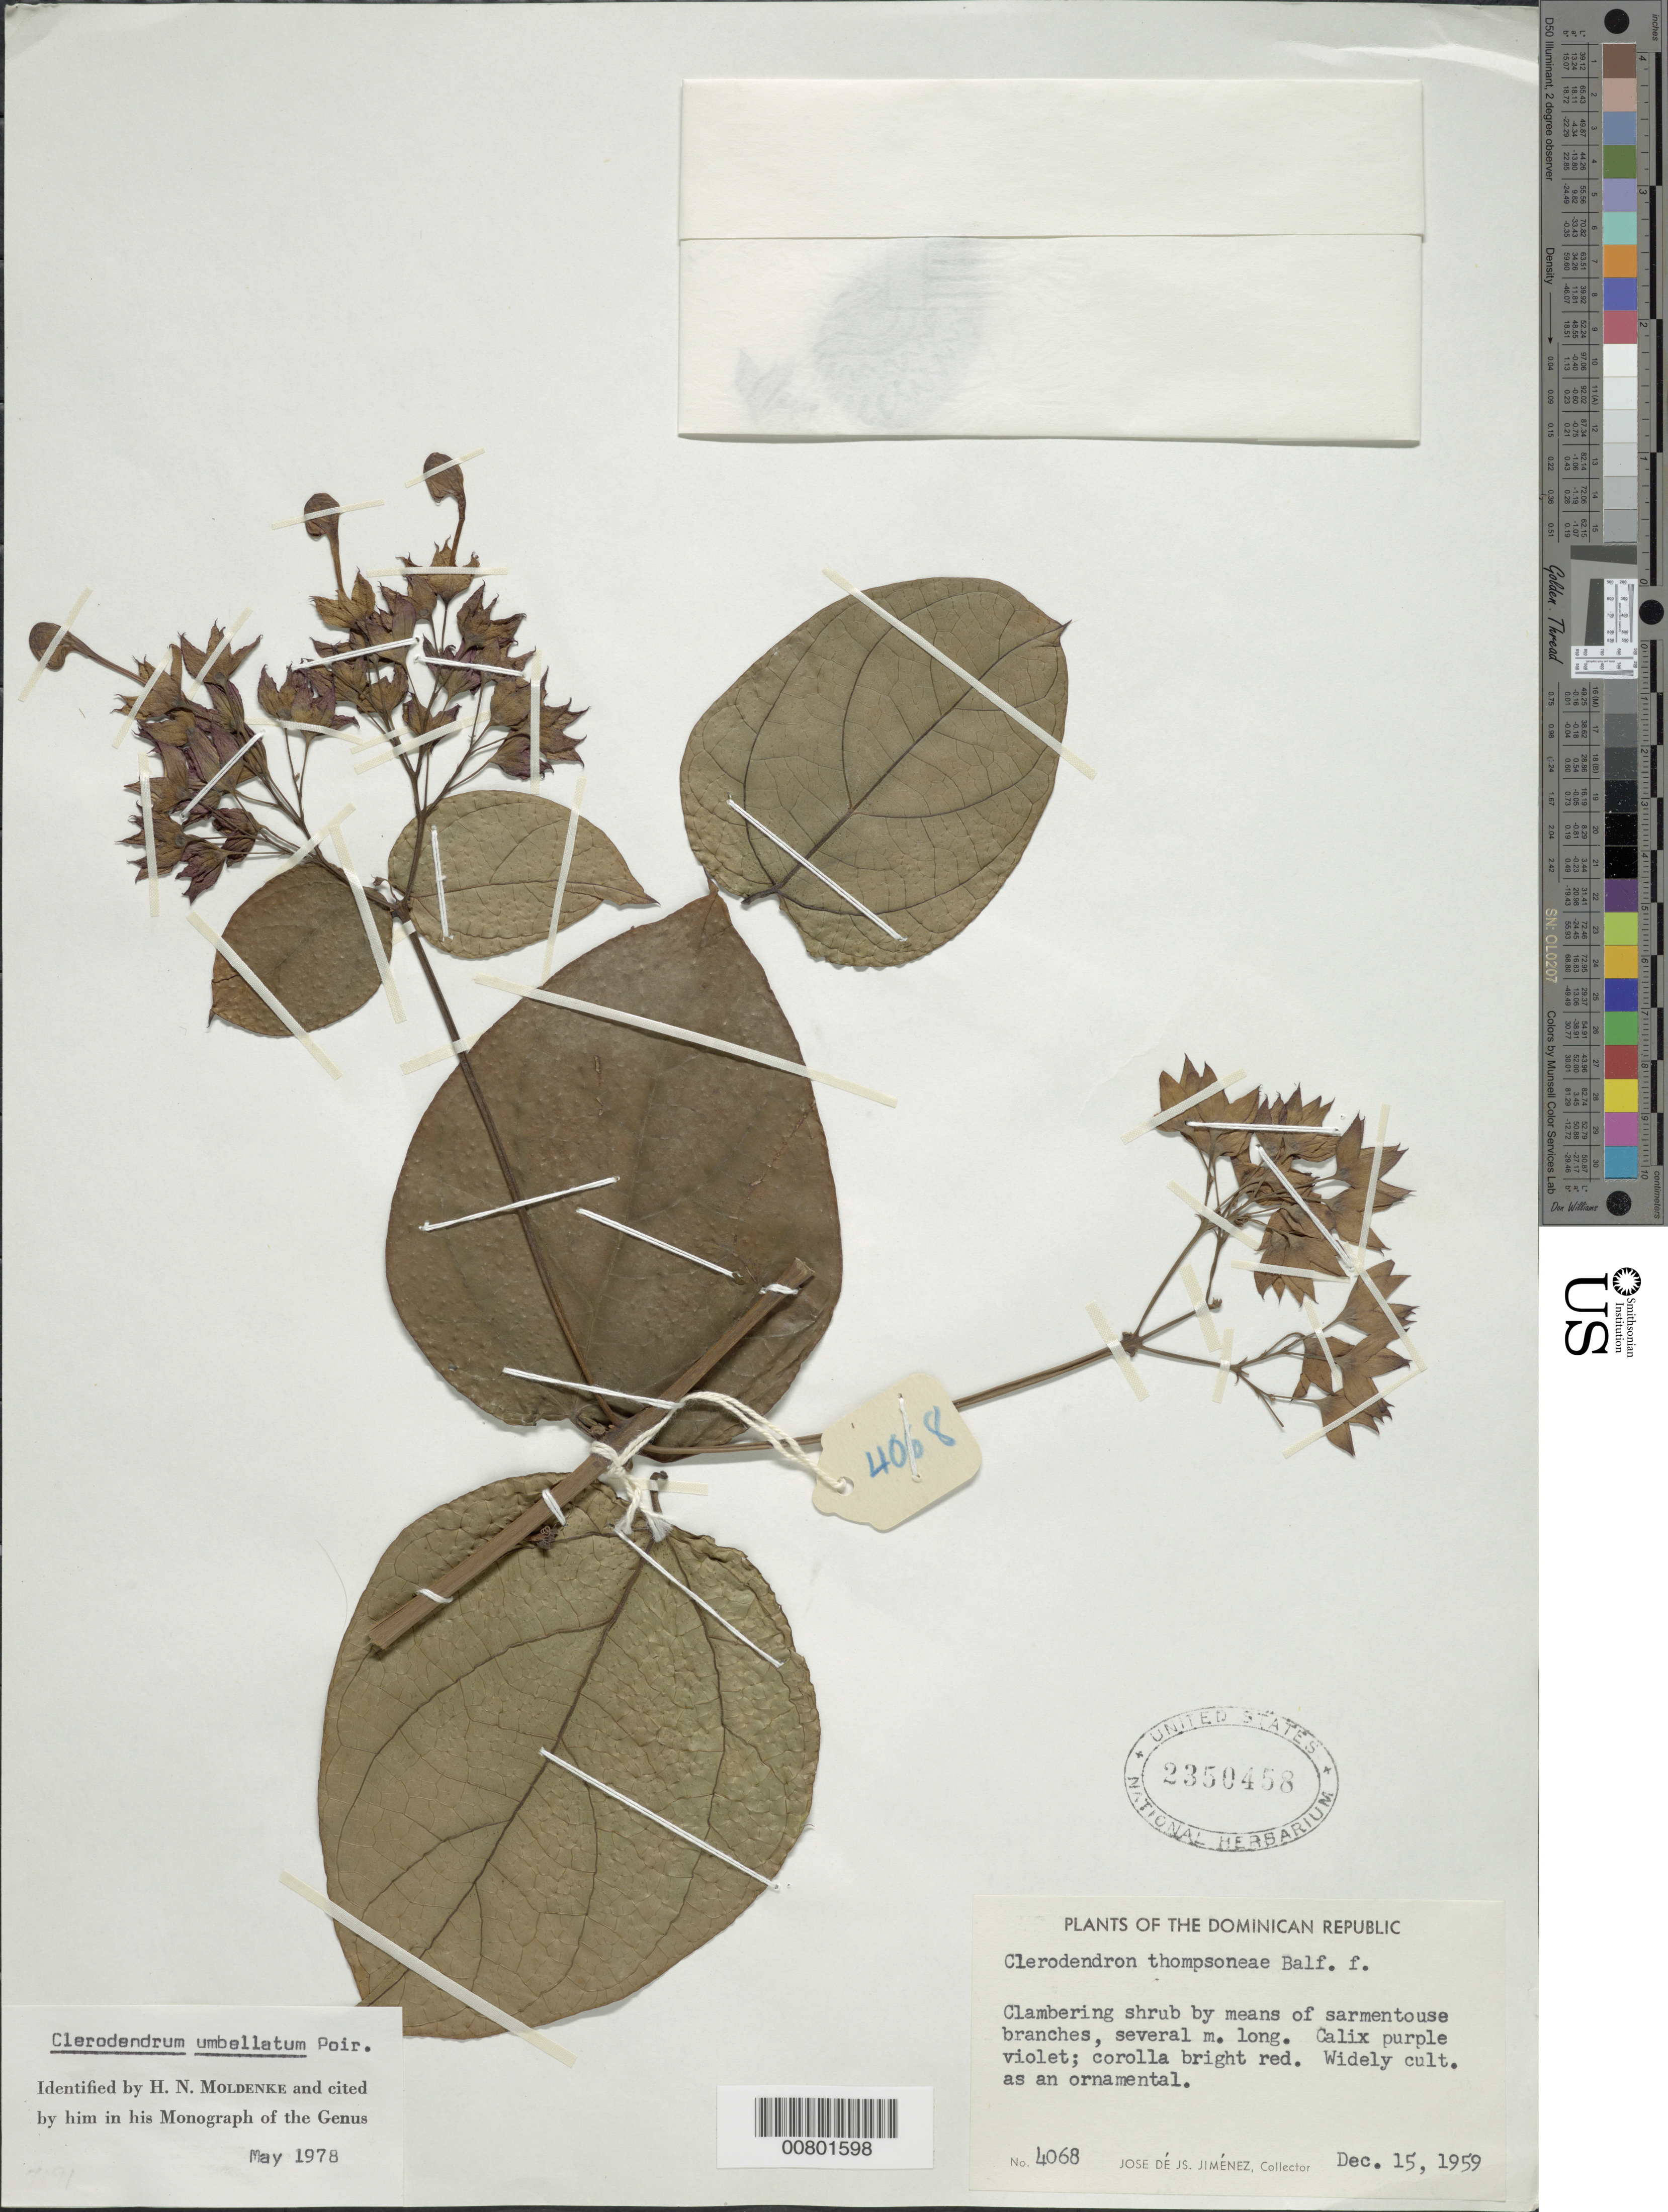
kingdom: Plantae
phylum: Tracheophyta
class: Magnoliopsida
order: Lamiales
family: Lamiaceae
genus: Clerodendrum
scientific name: Clerodendrum umbellatum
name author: Poir.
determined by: Moldenke, H. N.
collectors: J. J. Jiménez Almonte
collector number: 4068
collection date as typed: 15 Dec 1959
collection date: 1959-12-15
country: Dominican Republic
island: Hispaniola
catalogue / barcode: US 2350458